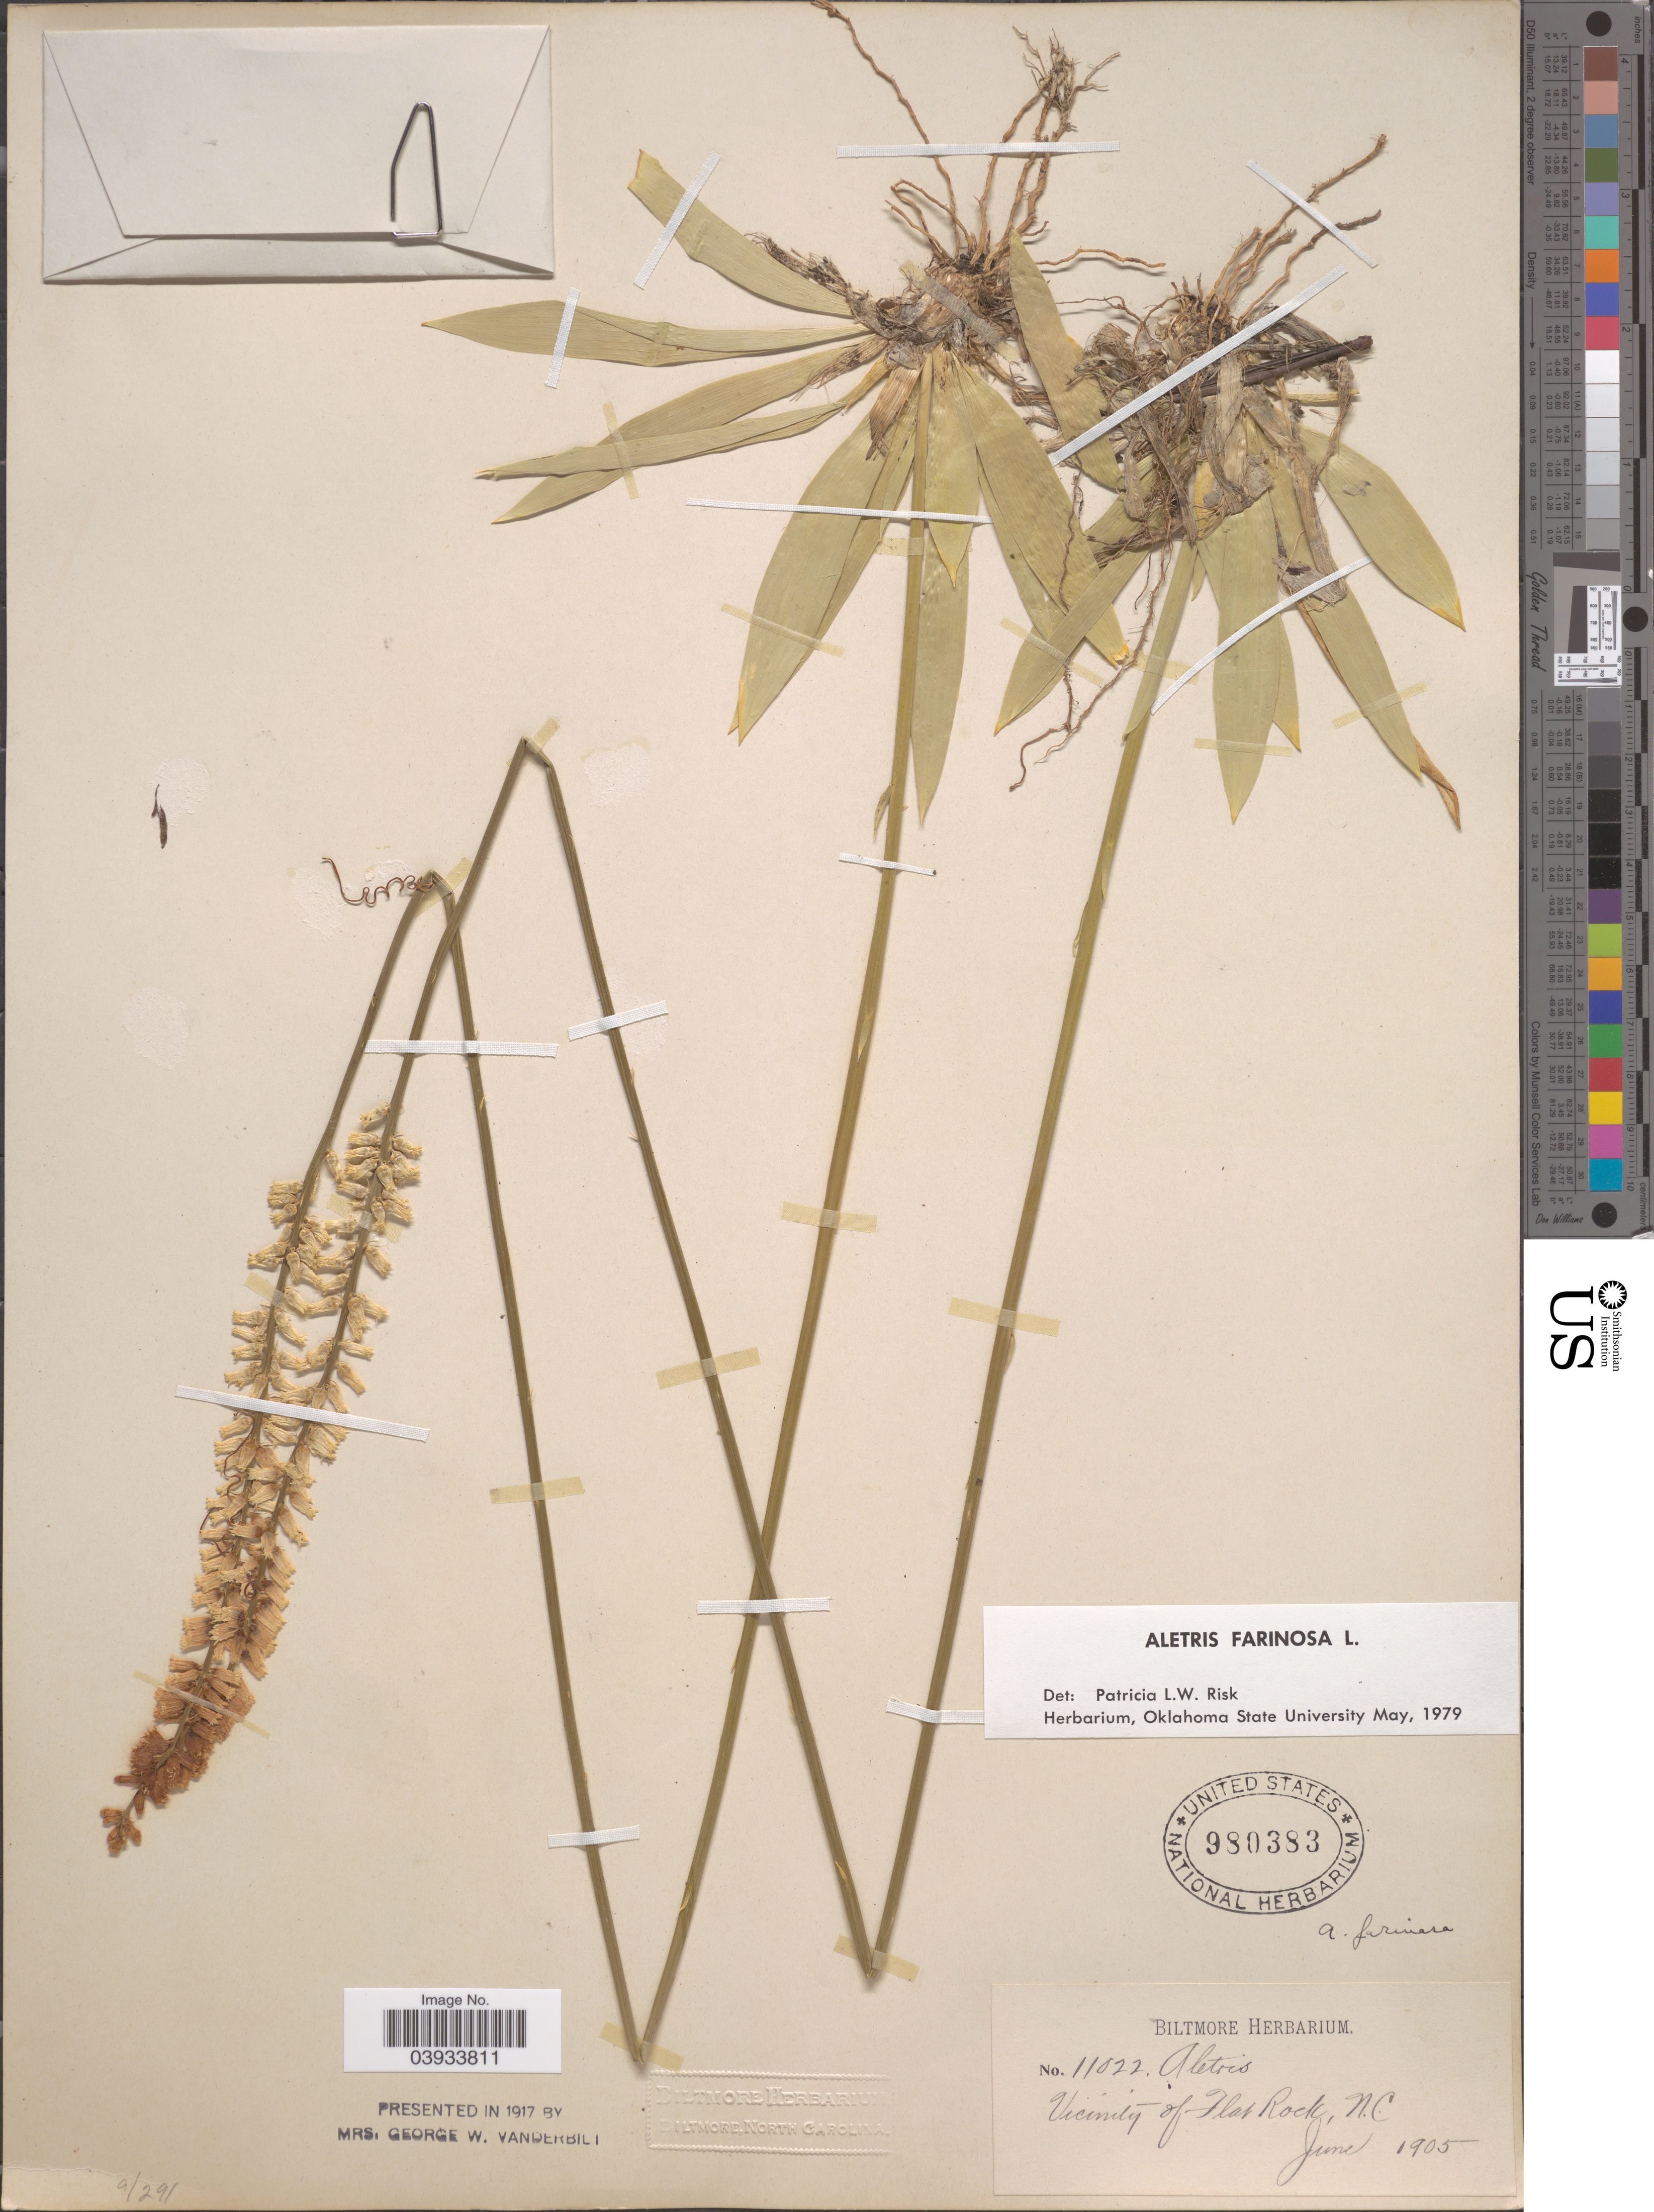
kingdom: Plantae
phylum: Tracheophyta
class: Liliopsida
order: Dioscoreales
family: Nartheciaceae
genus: Aletris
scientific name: Aletris farinosa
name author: L.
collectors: ex herb. Biltmore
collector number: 11022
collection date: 1905-06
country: United States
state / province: North Carolina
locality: Vicinity of Flat Rock.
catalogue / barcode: US 980383